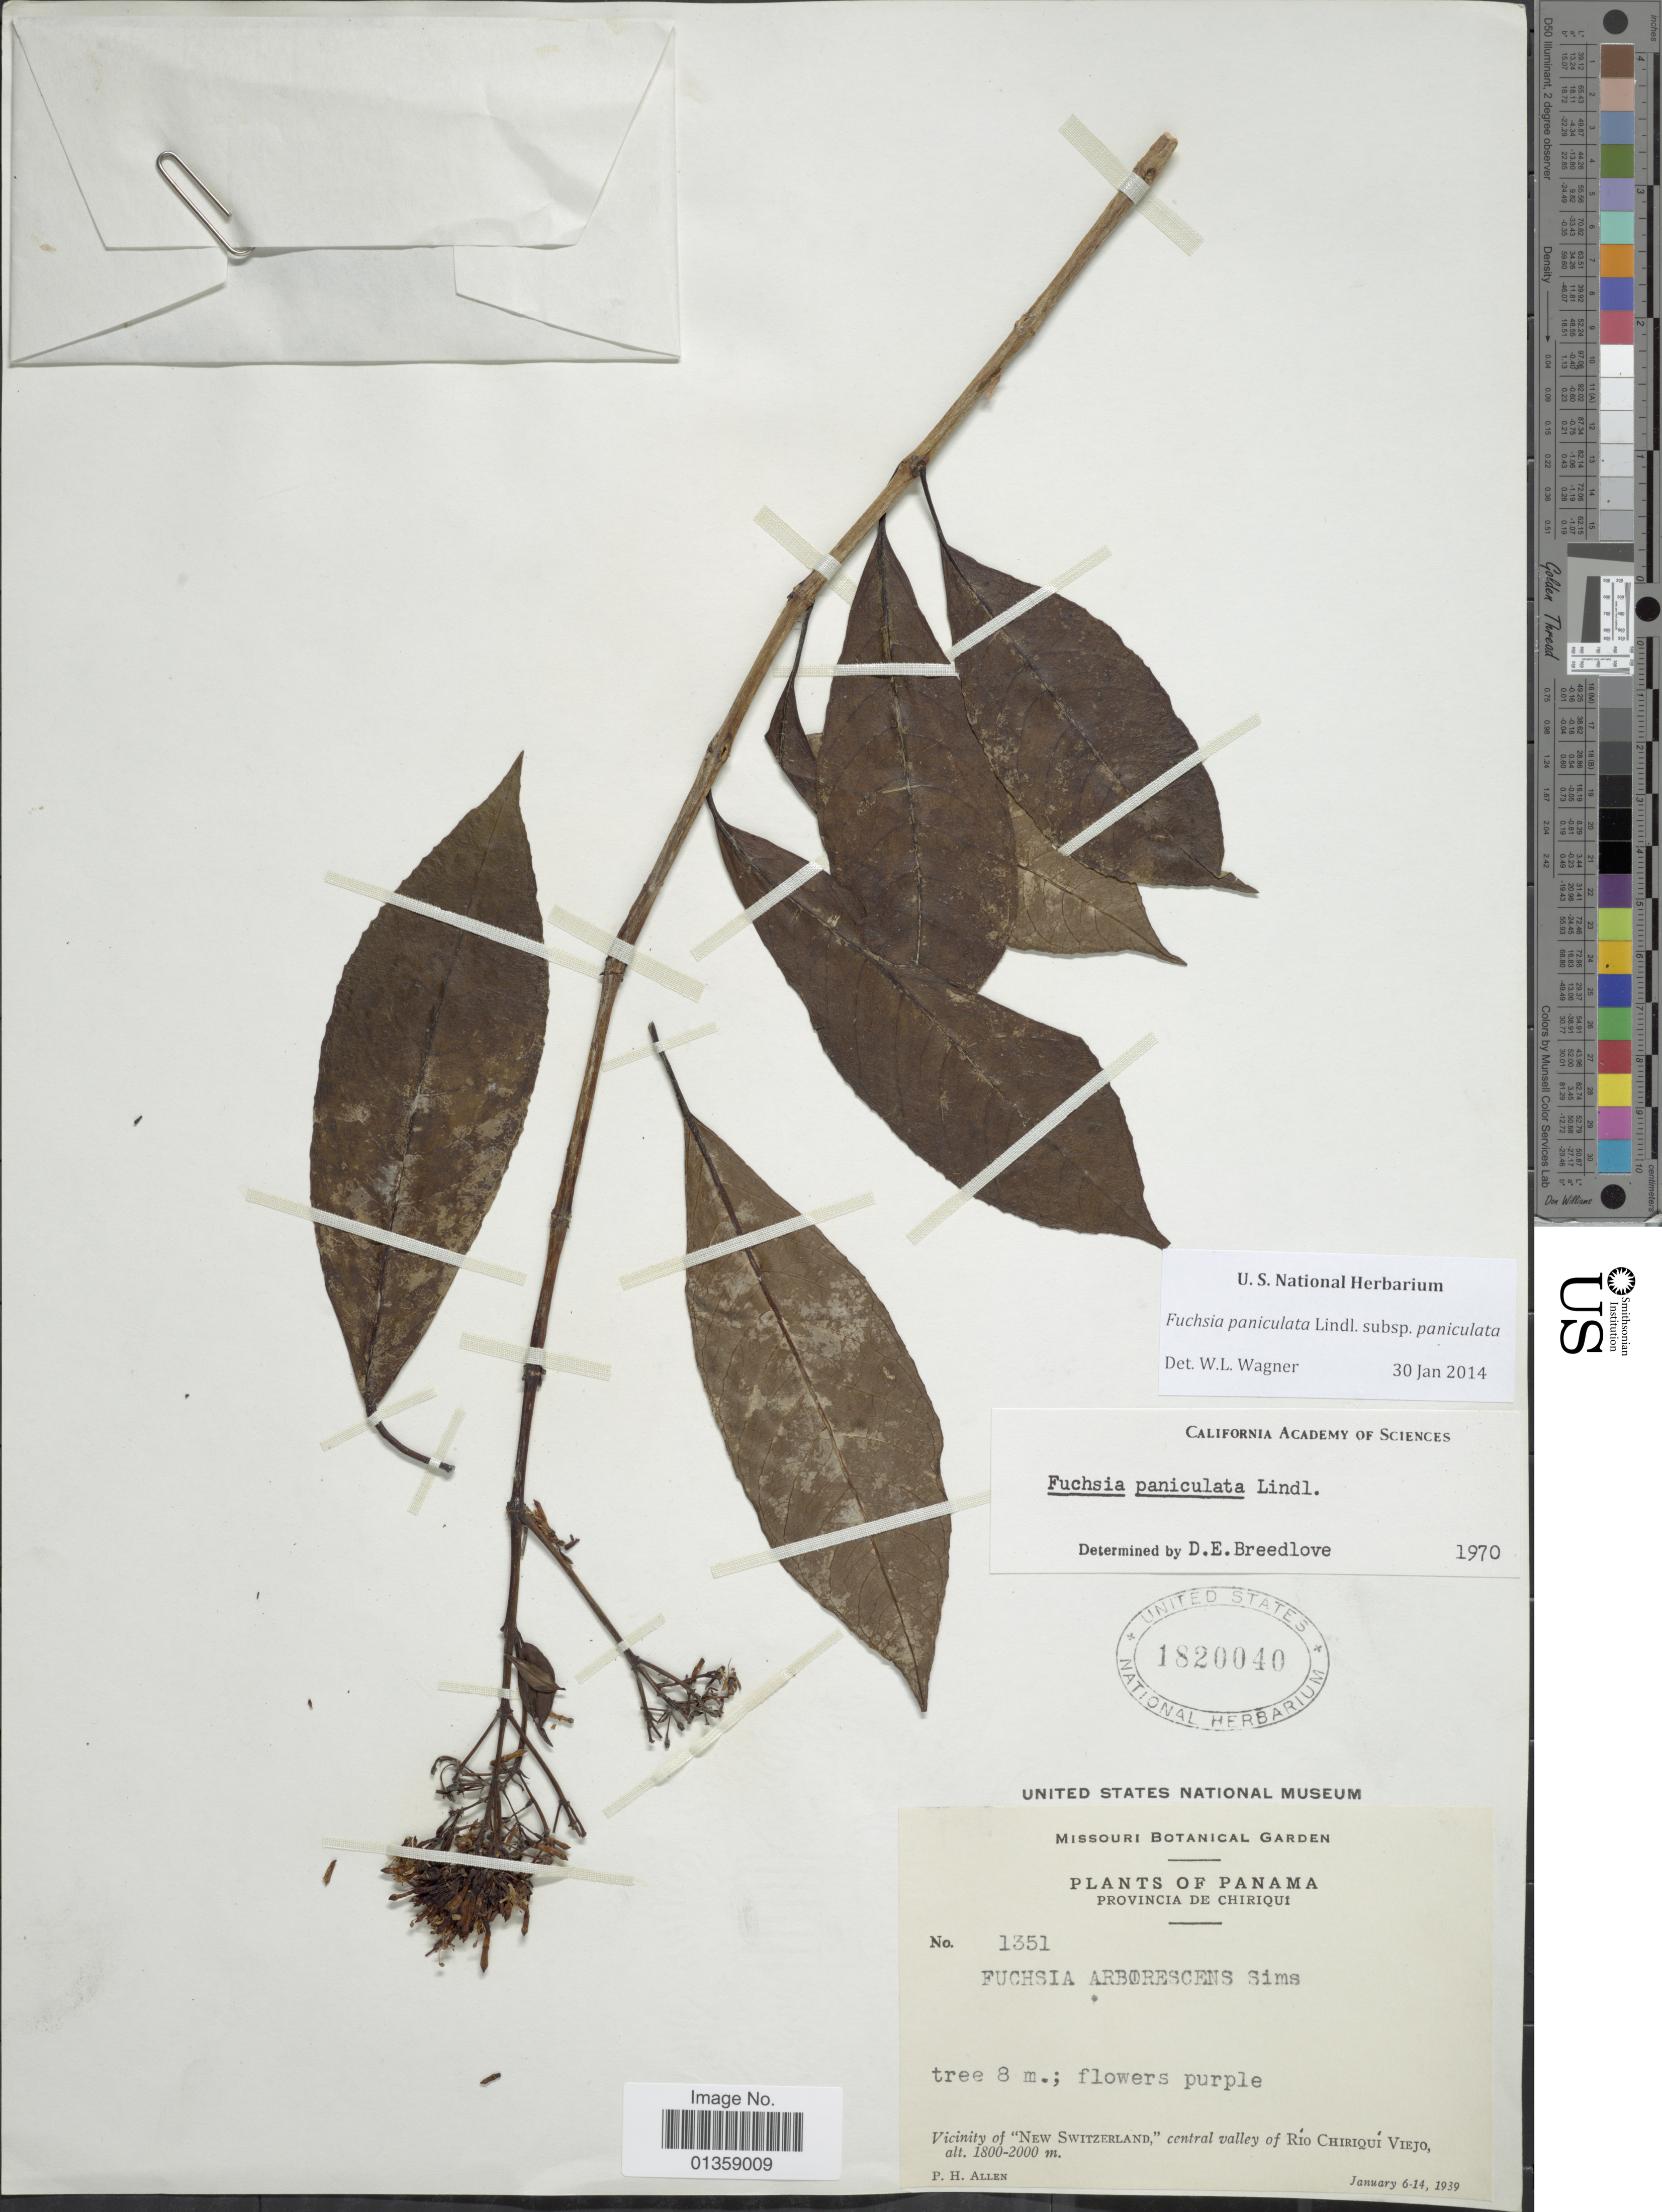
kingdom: Plantae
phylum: Tracheophyta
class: Magnoliopsida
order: Myrtales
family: Onagraceae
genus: Fuchsia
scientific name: Fuchsia paniculata subsp. paniculata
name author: Lindl.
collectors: P. H. Allen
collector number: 1351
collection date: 1939-01-06/1939-01-14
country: Panama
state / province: Chiriqui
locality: Vicinity of "New Switzerland", central valley of Río Chiriquí Viejo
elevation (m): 1800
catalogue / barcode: US 1820040